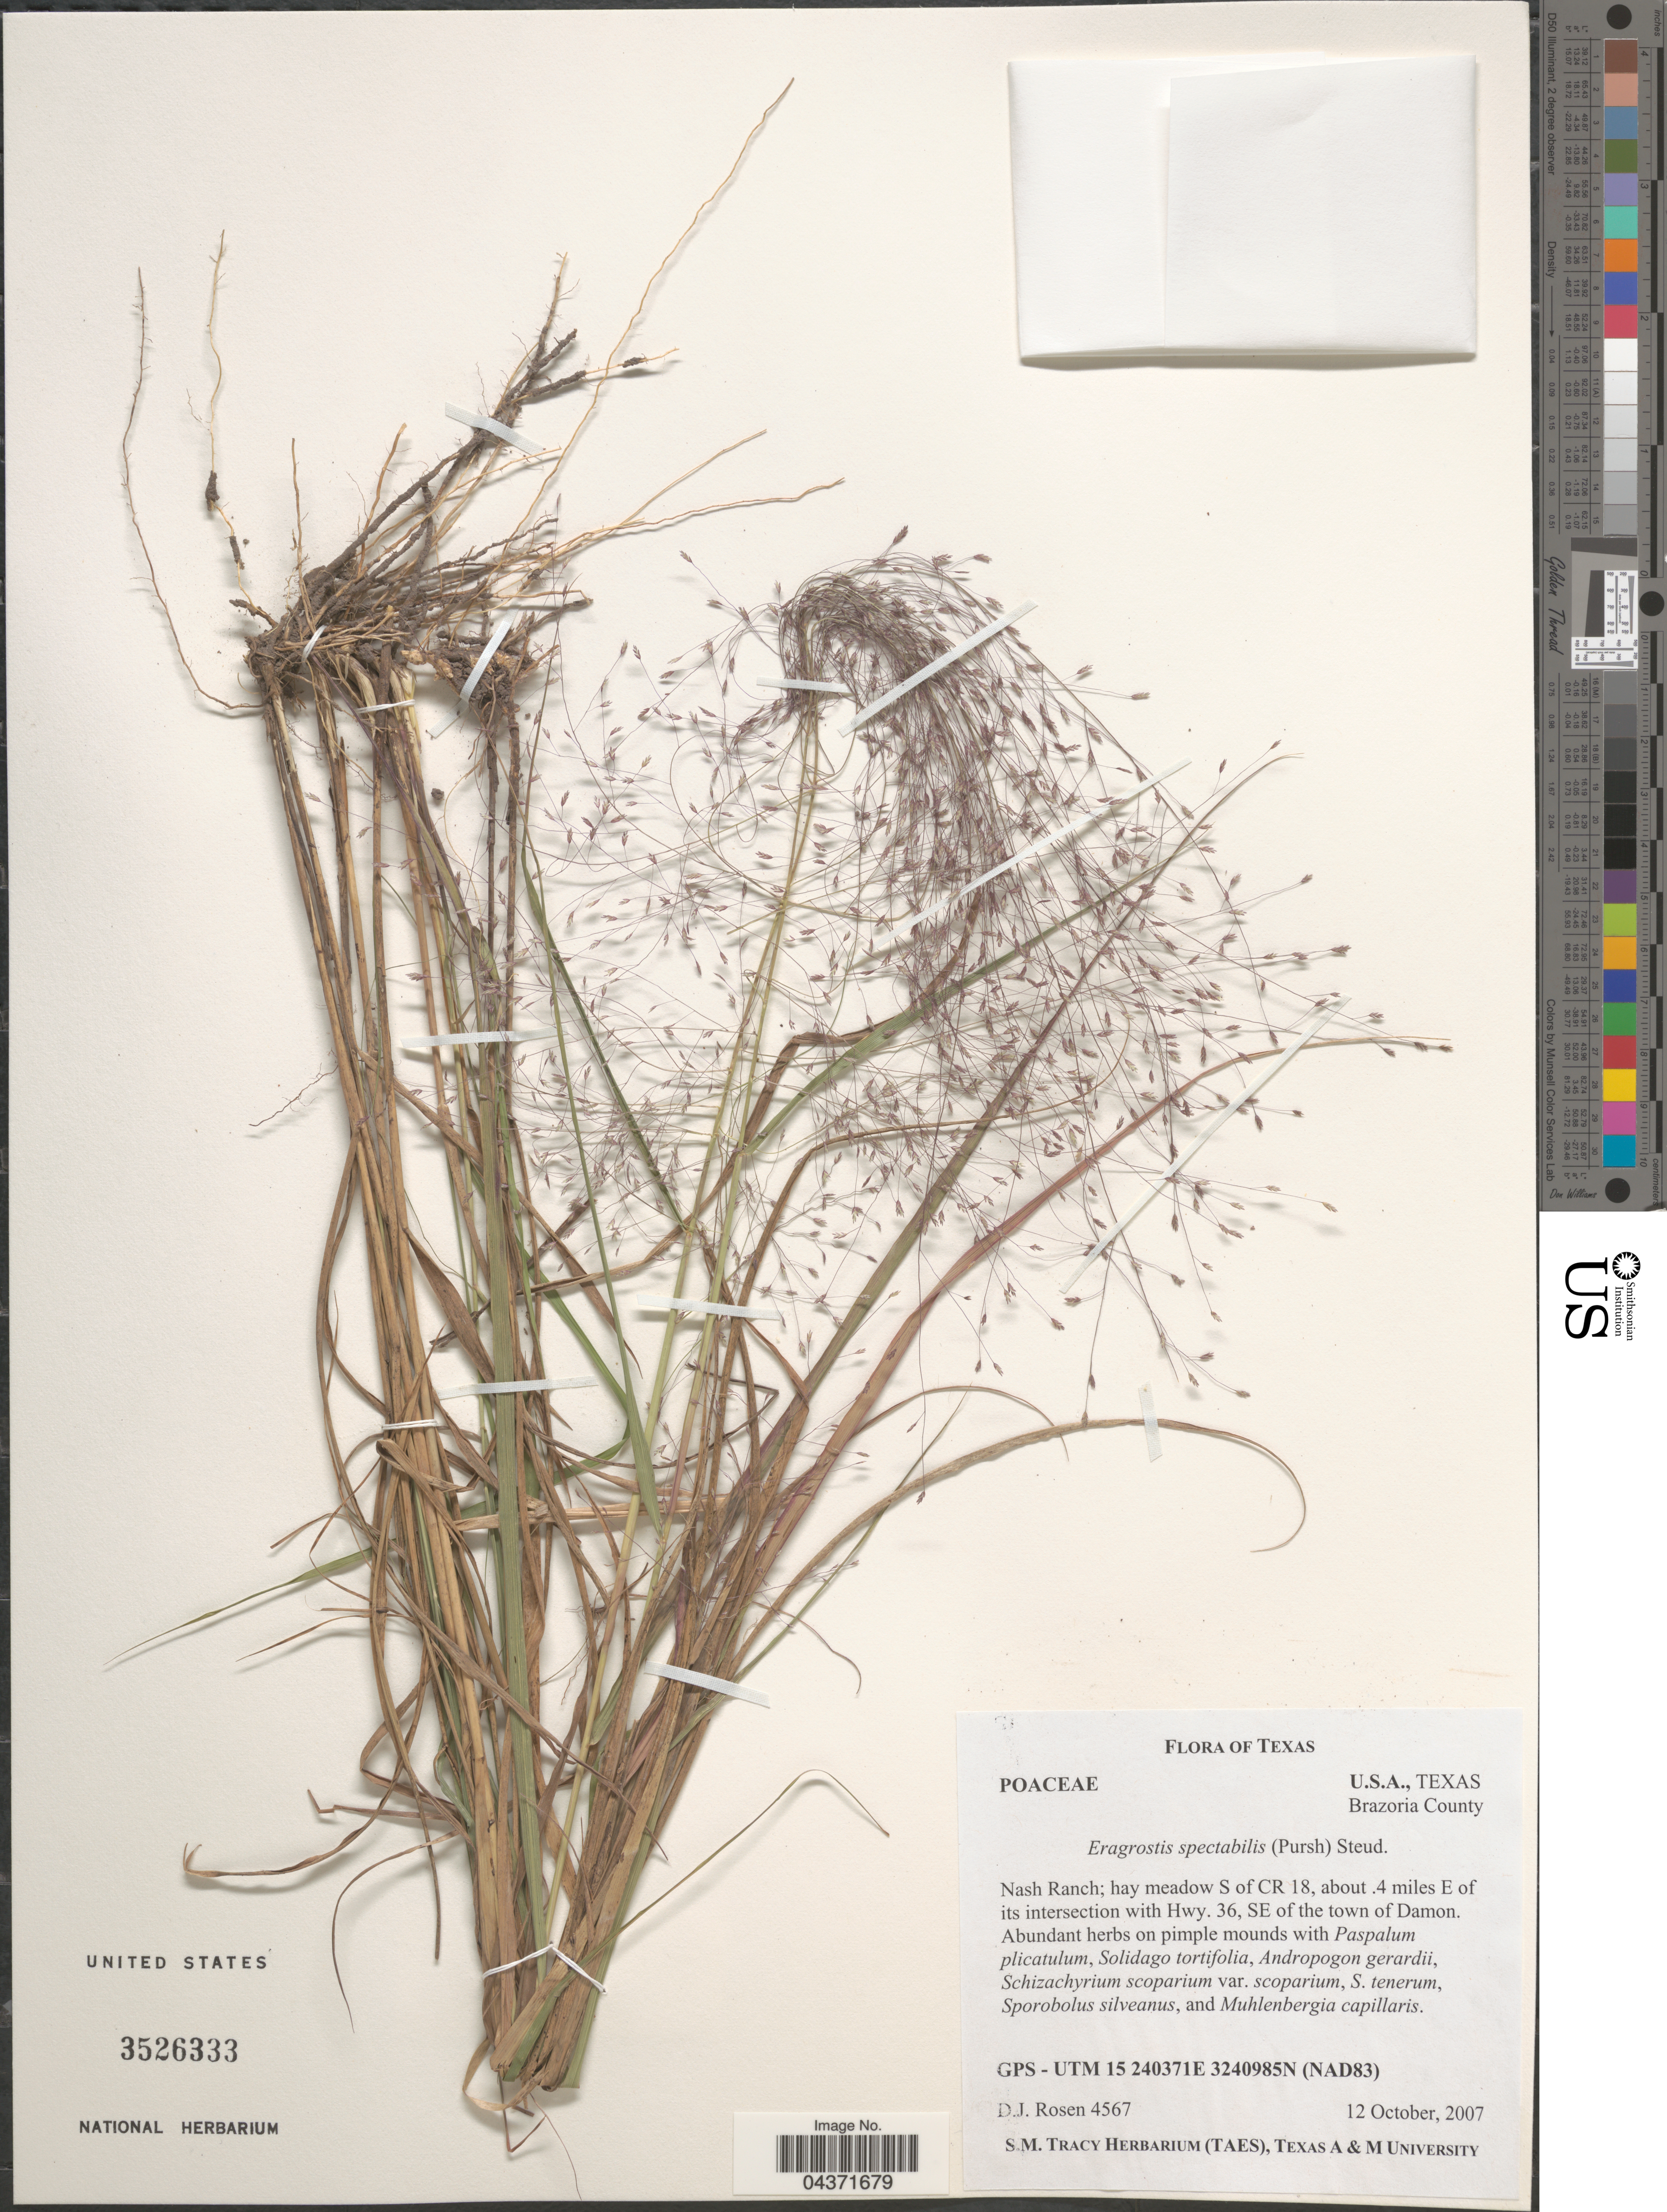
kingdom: Plantae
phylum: Tracheophyta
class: Liliopsida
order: Poales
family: Poaceae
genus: Eragrostis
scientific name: Eragrostis spectabilis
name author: (Pursh) Steud.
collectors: D. J. Rosen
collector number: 4567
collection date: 2007-10-12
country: United States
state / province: Texas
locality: Brazoria County. Nash Ranch: hay meadow S of CR 18, about 4 miles E of its intersection with Hwy. 36, SE of the town of Damon. GPS - UTM 15 (NAD83).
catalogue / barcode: US 3526333